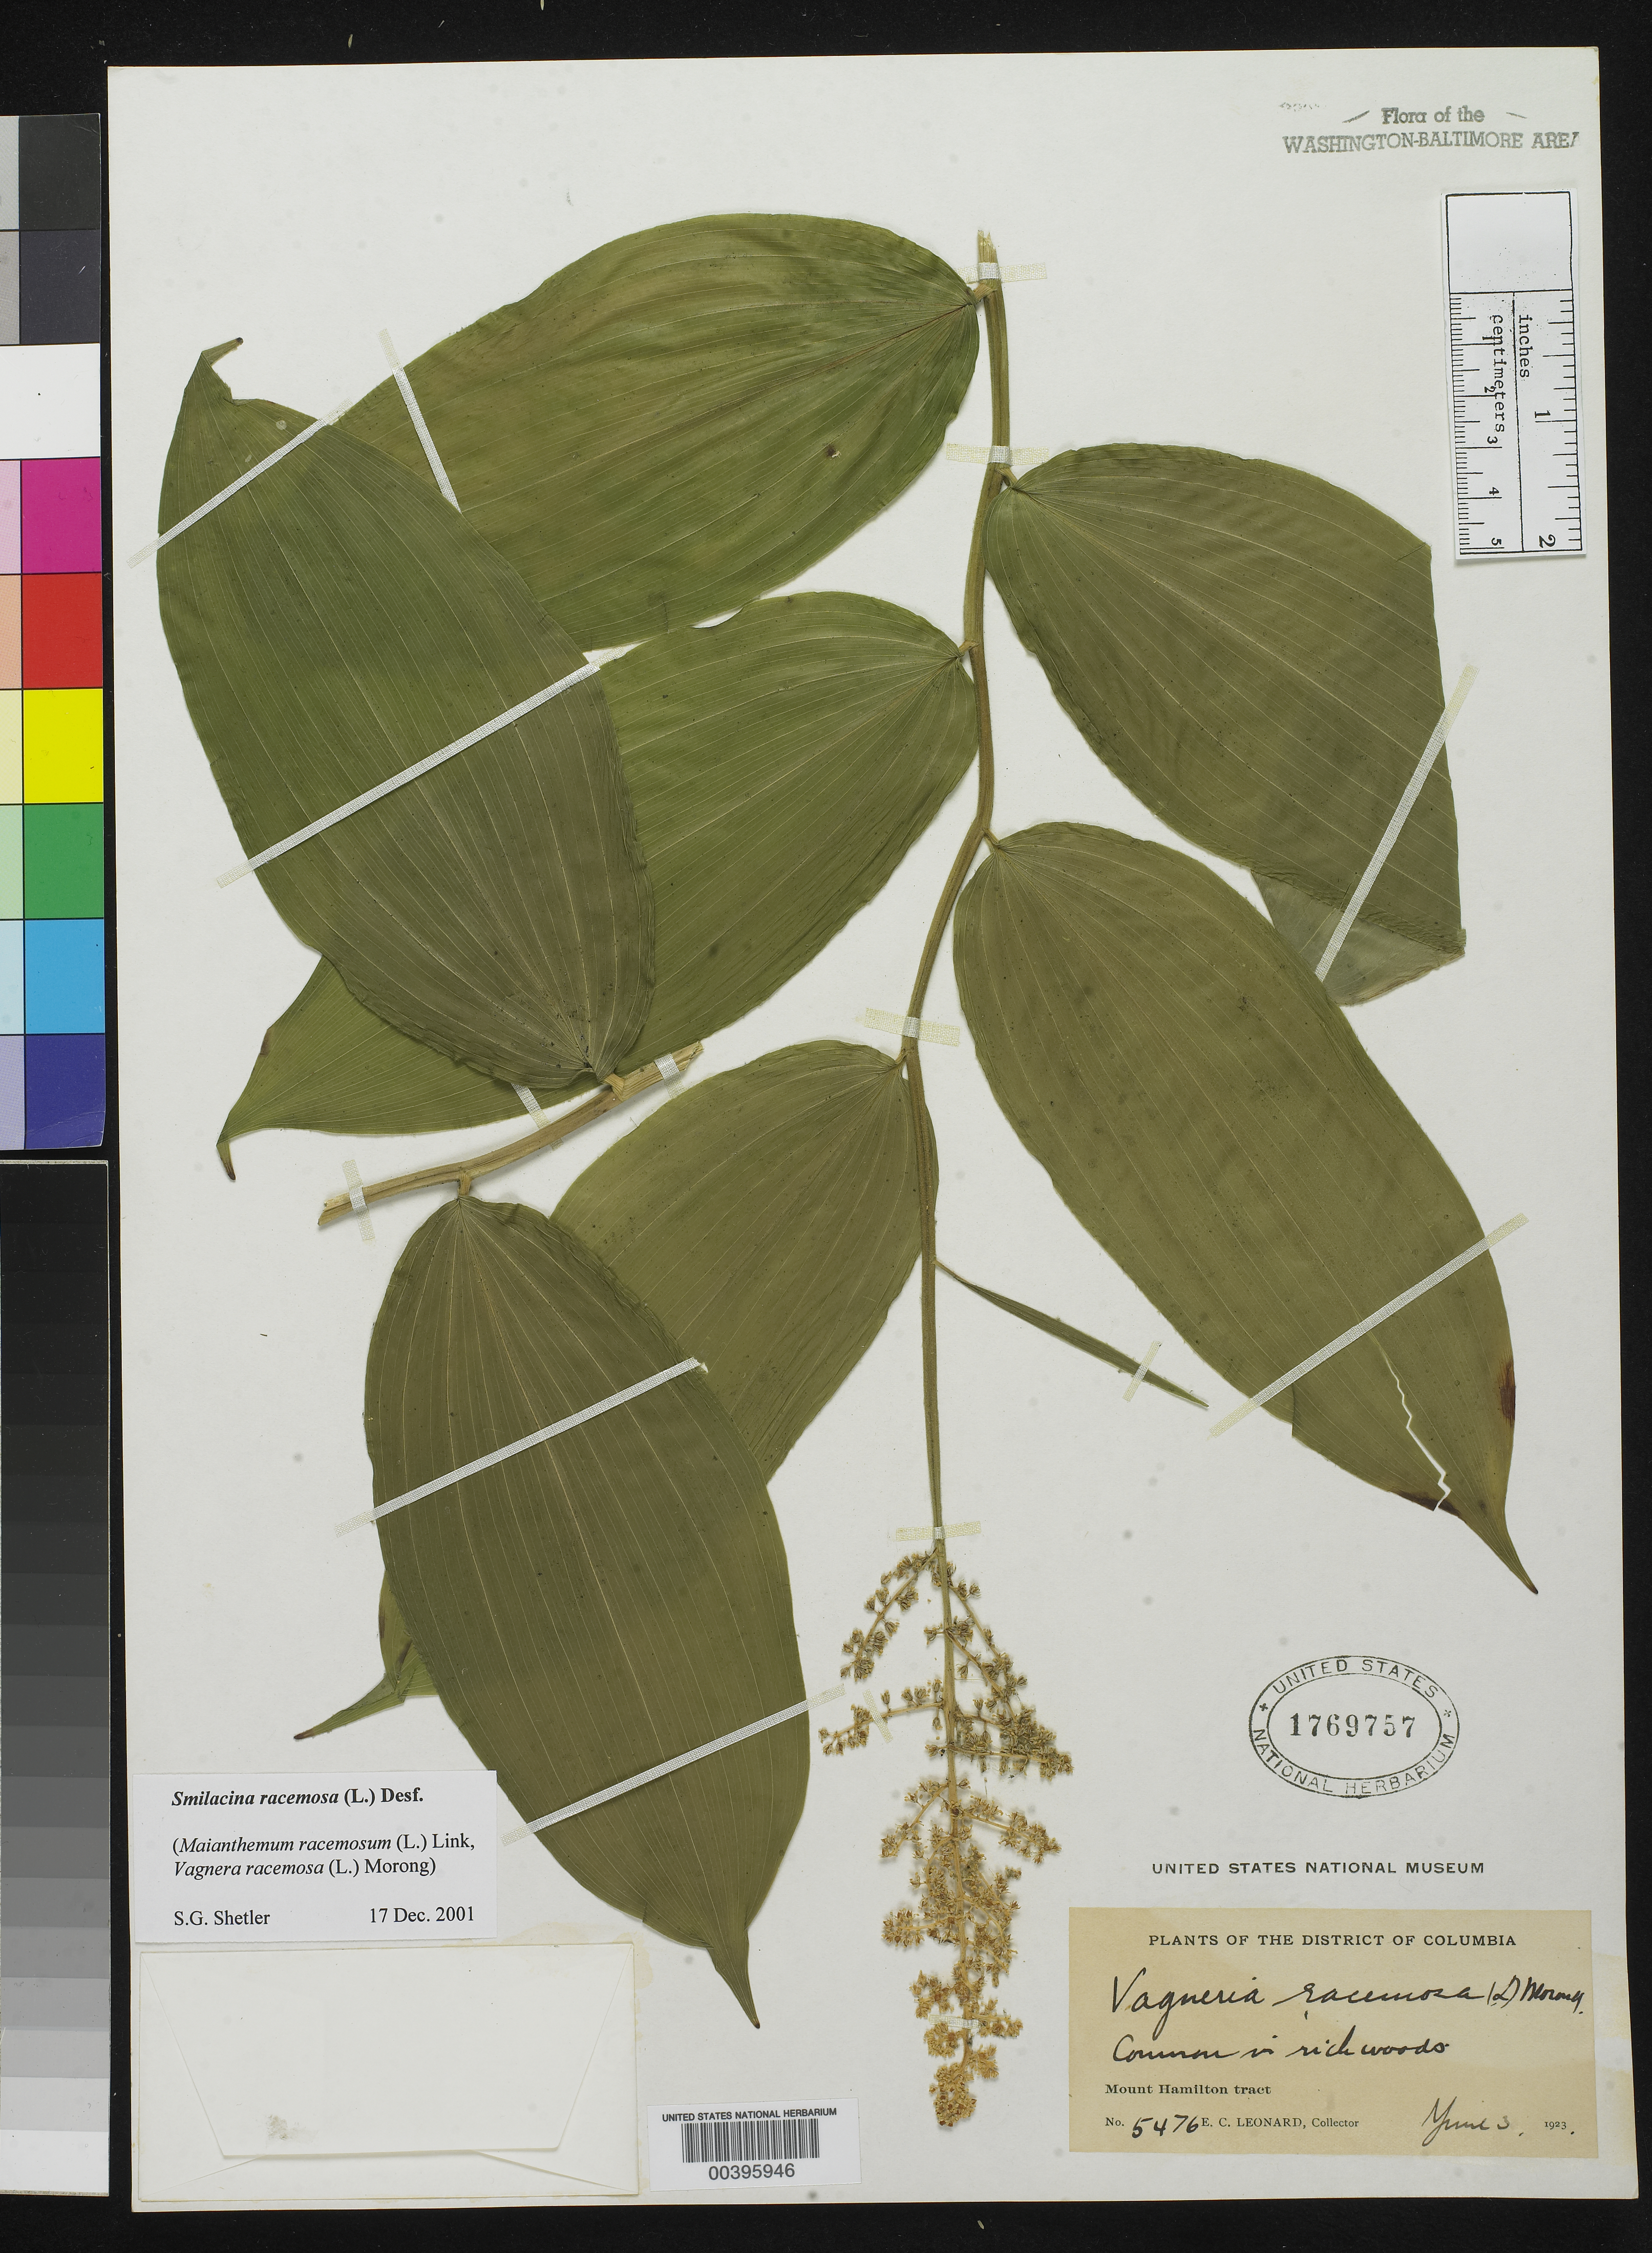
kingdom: Plantae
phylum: Tracheophyta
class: Liliopsida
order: Asparagales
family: Asparagaceae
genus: Maianthemum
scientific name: Maianthemum racemosum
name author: (L.) Link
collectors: E. C. Leonard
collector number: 5476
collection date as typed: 03 Jun 1923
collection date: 1923-06-03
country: United States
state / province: District of Columbia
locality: Mount Hamilton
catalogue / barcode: US 1769757